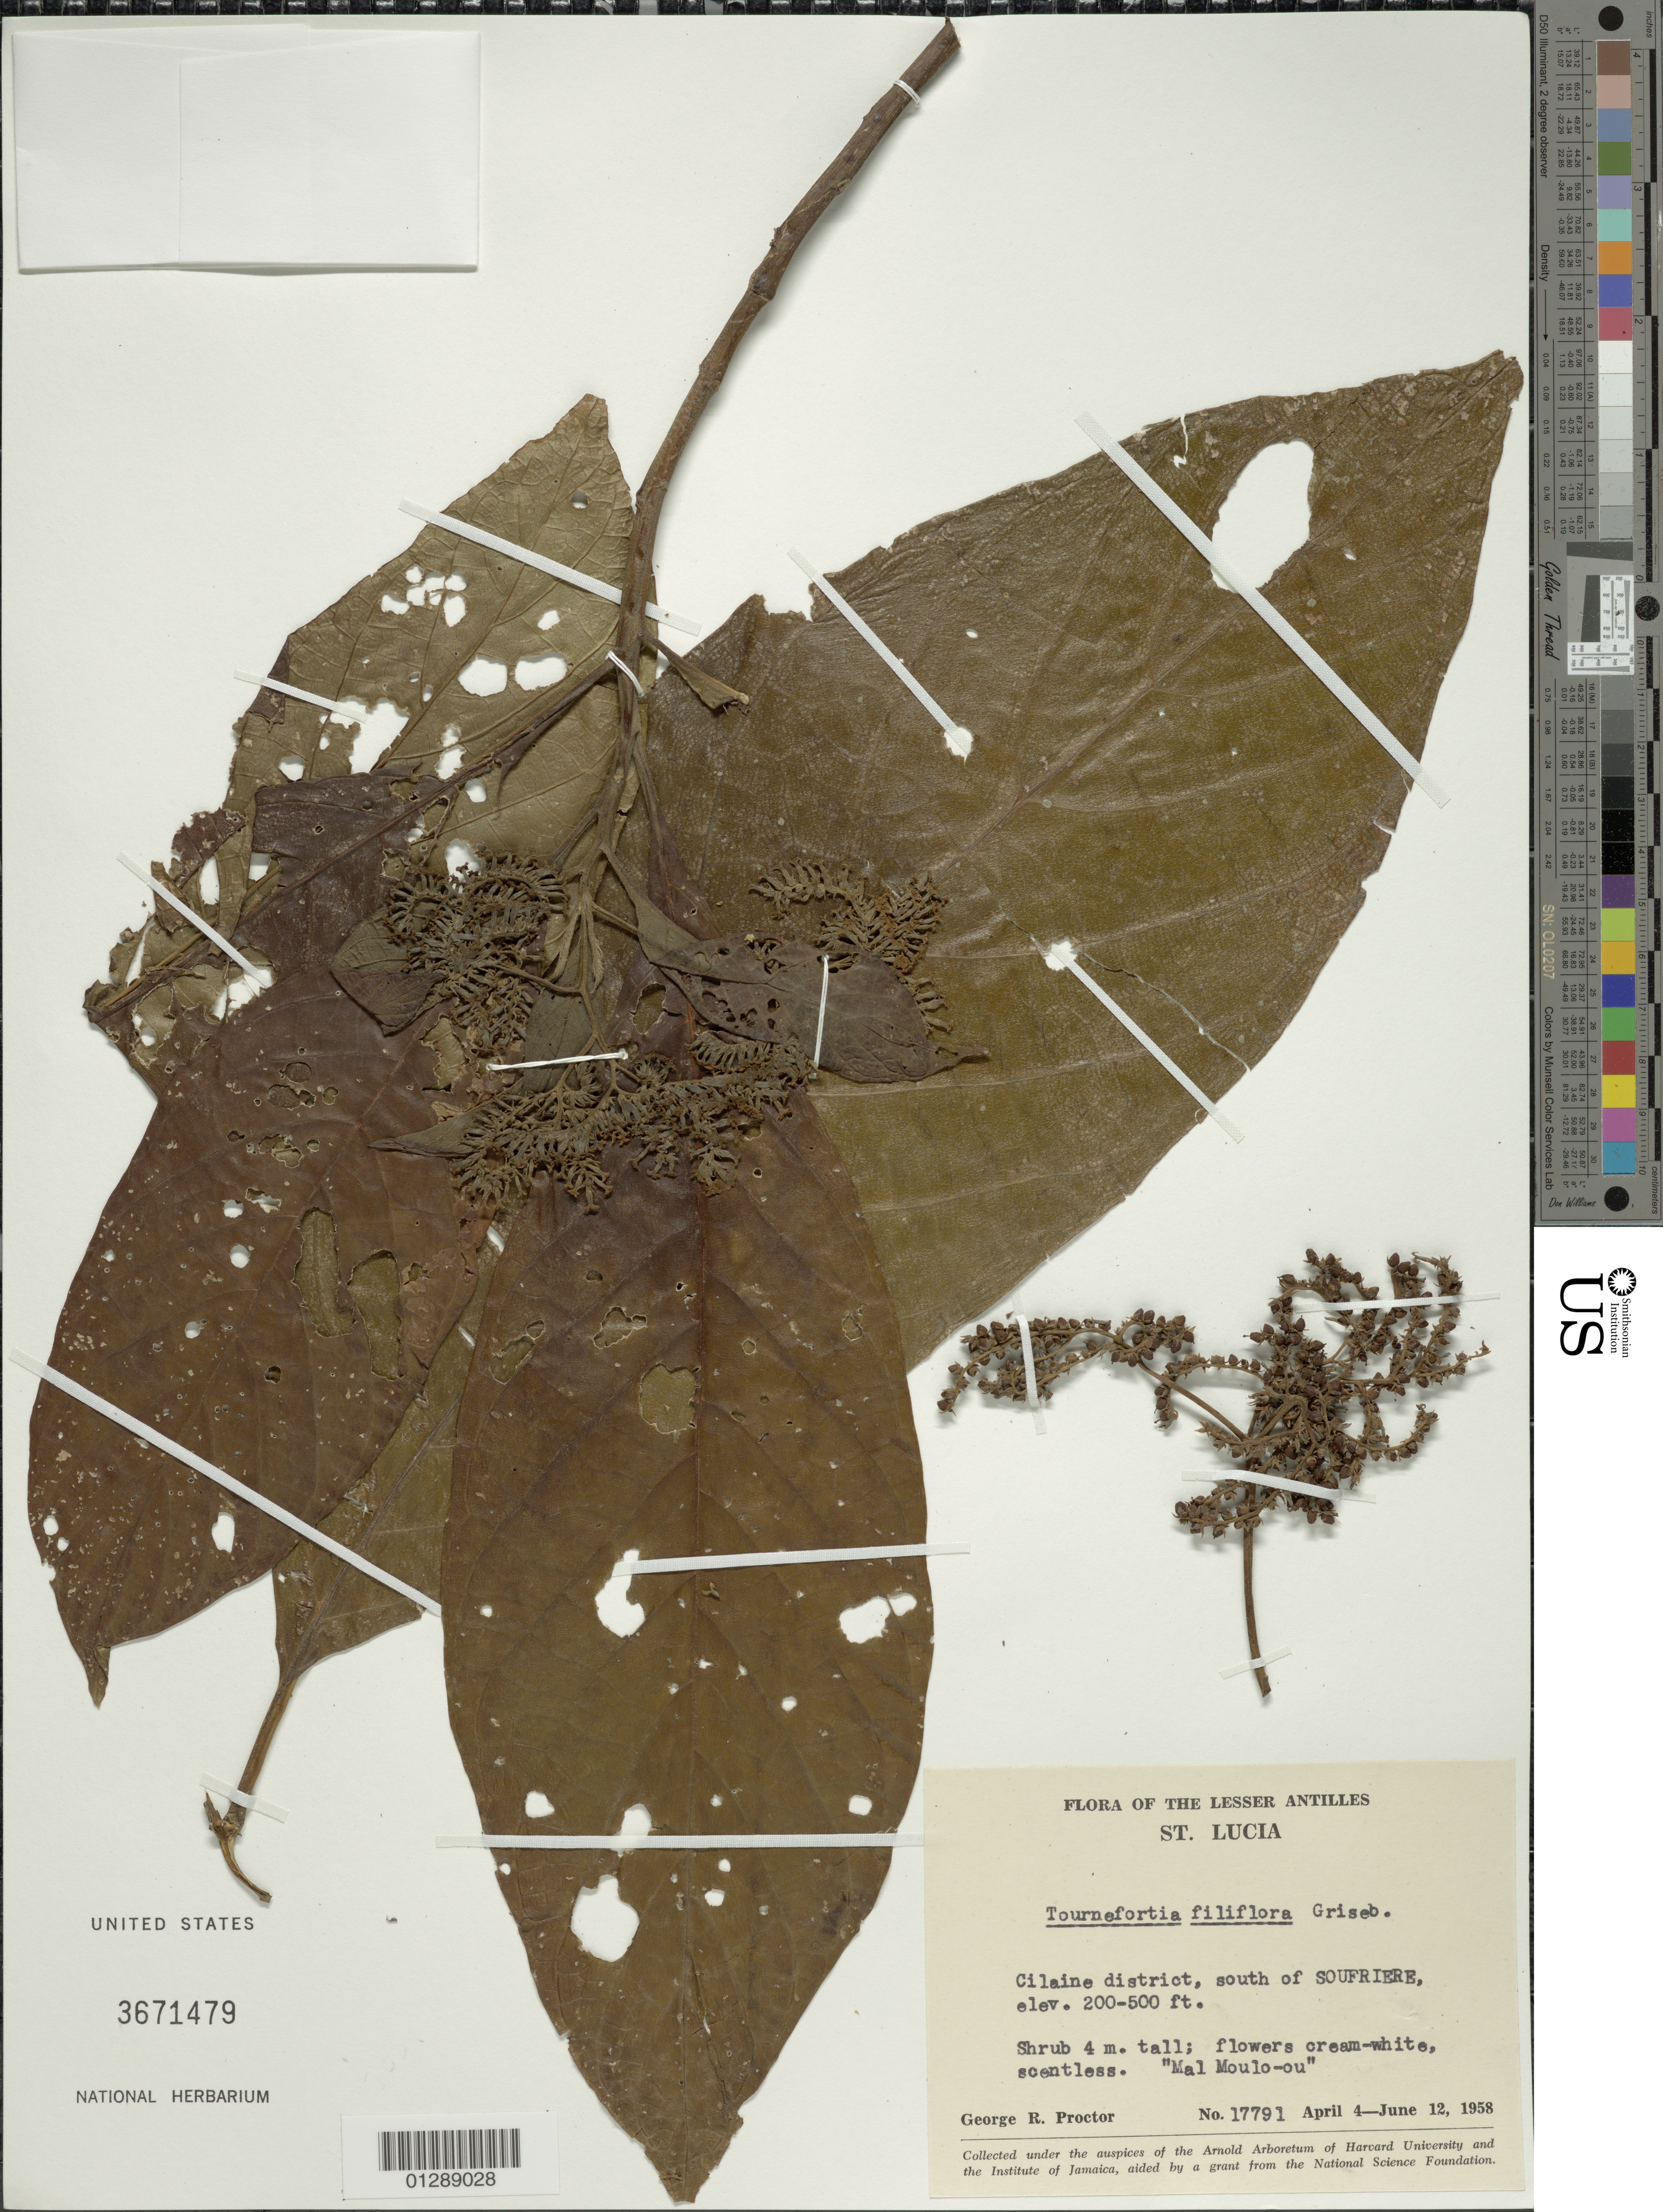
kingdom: Plantae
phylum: Tracheophyta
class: Magnoliopsida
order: Boraginales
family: Heliotropiaceae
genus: Tournefortia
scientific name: Tournefortia filiflora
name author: Griseb.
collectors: G. R. Proctor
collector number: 17791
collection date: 1958-04-04/1958-06-12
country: St. Lucia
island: St. Lucia I.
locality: Cilaine District, S of Soufriere.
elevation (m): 61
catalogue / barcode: US 3671479